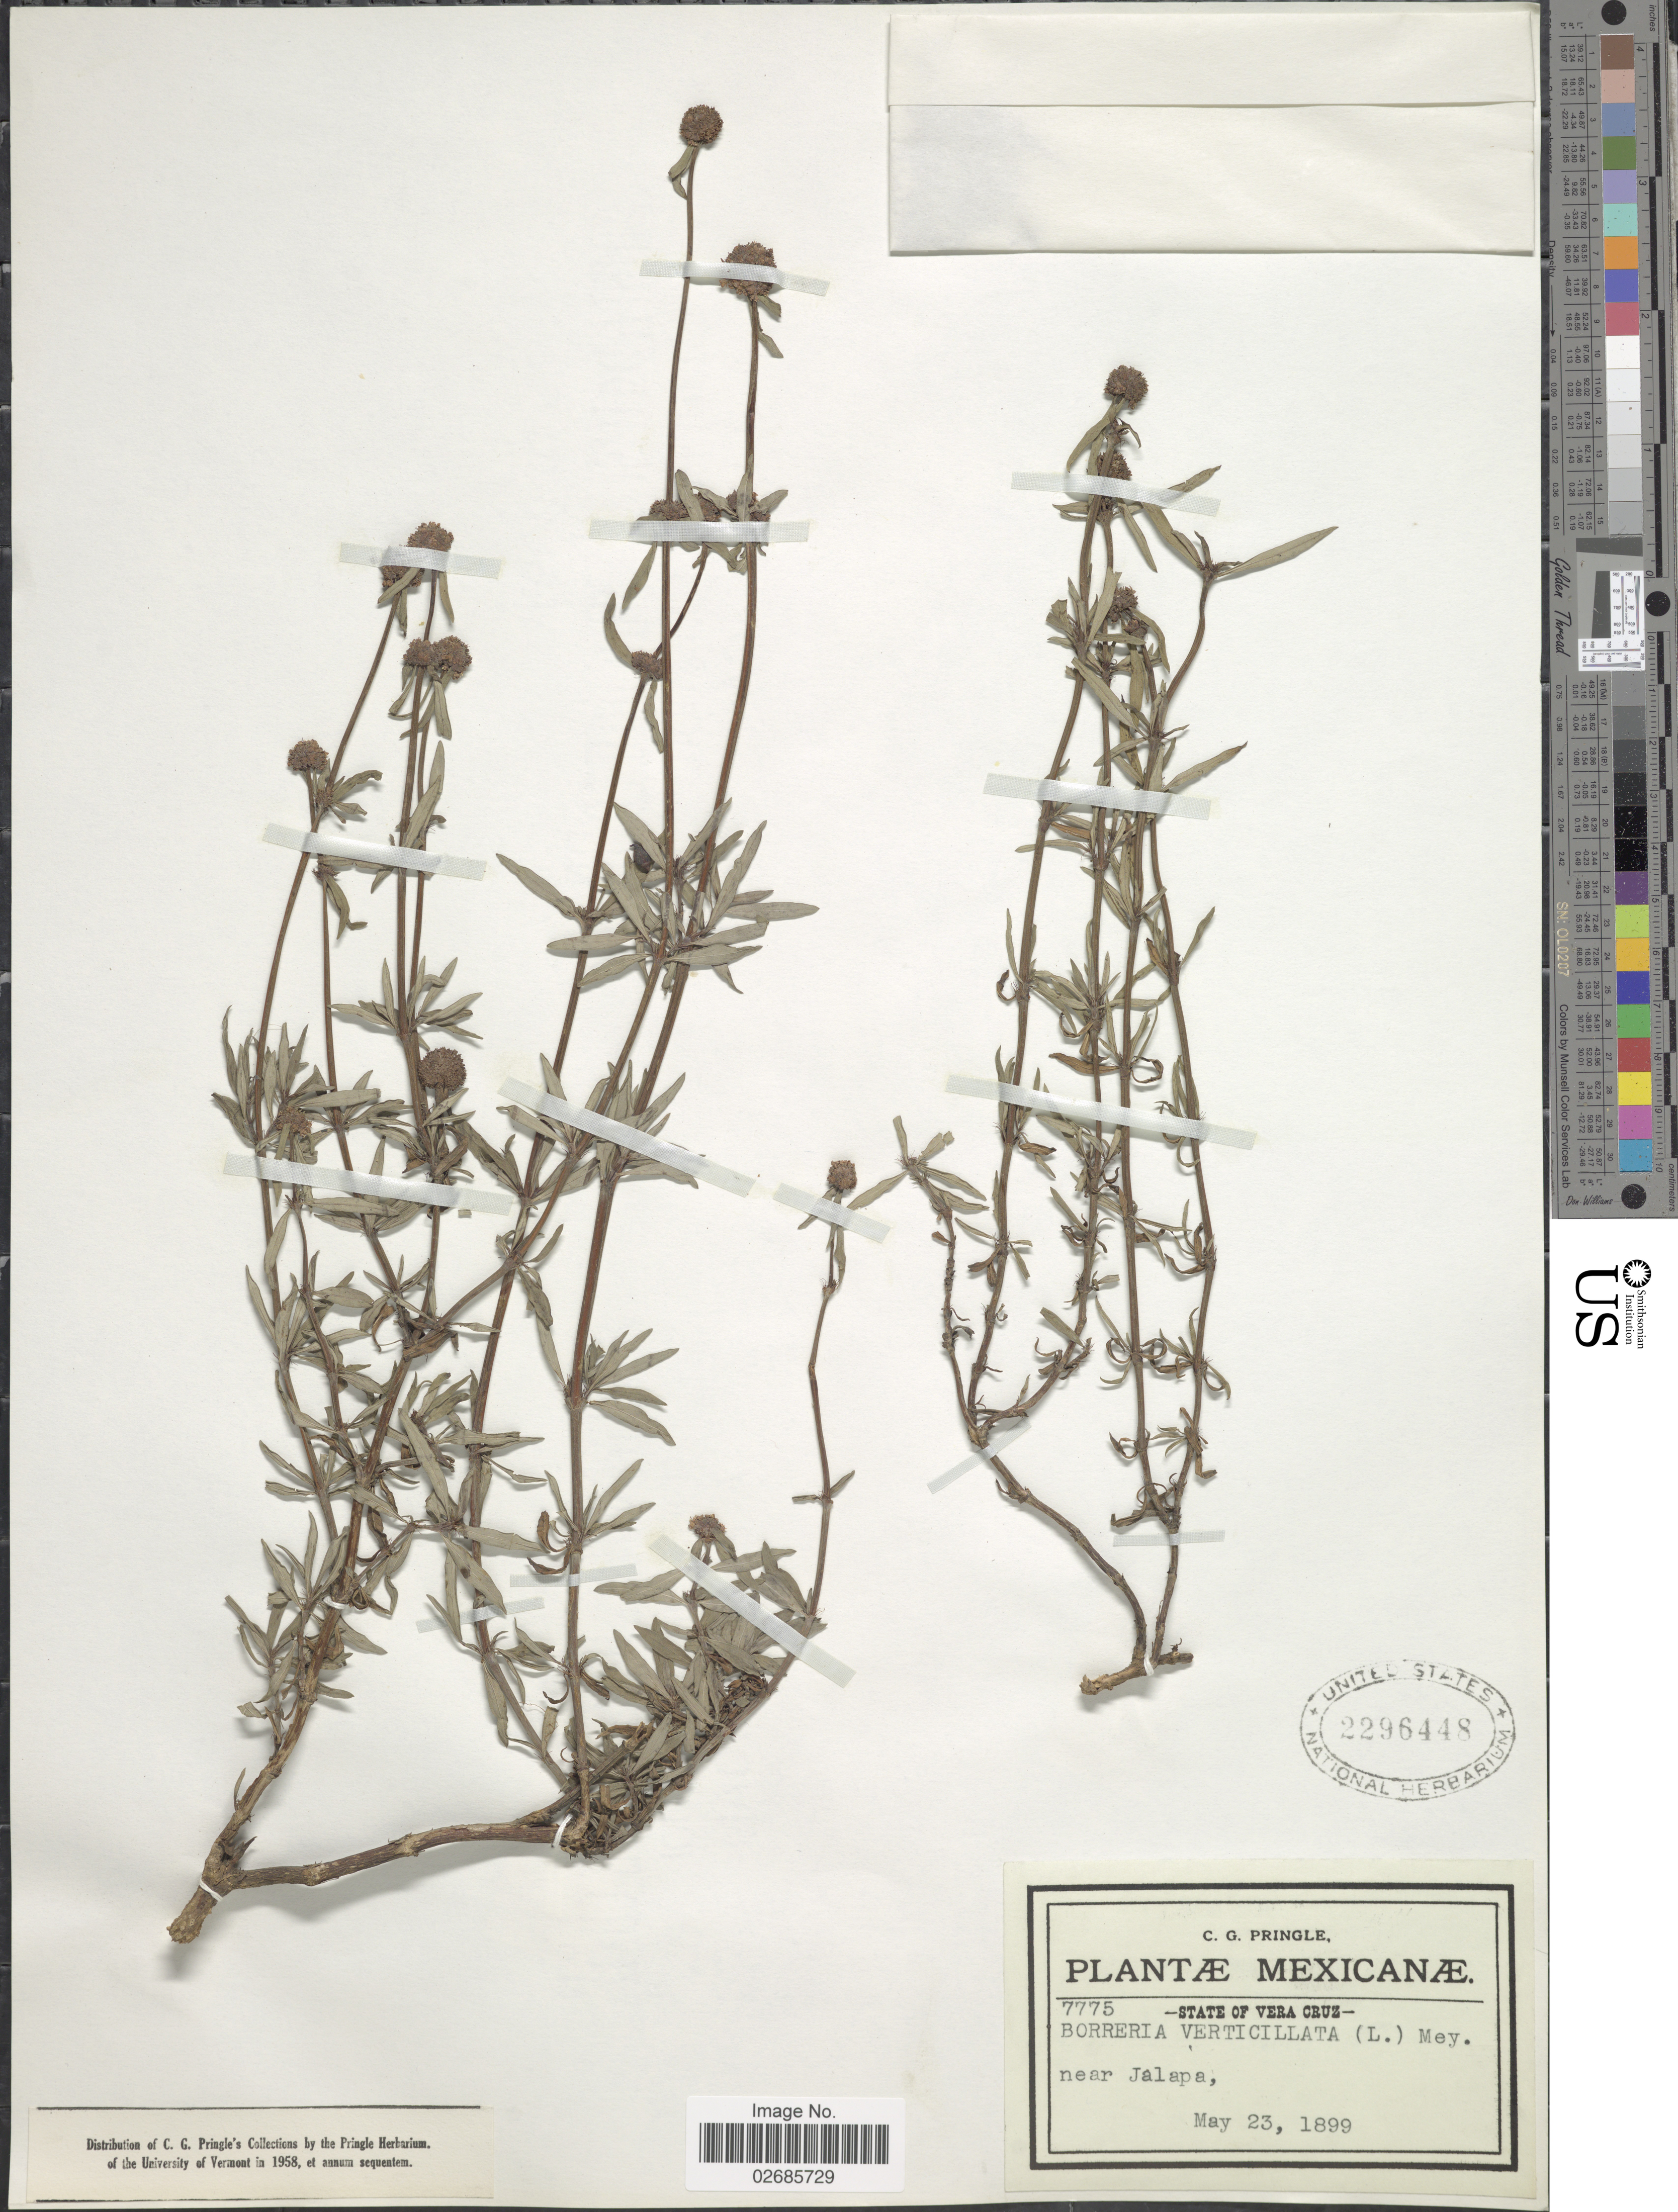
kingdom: Plantae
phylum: Tracheophyta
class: Magnoliopsida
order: Gentianales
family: Rubiaceae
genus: Borreria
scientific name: Borreria verticillata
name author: (L.) G. Mey.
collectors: C. G. Pringle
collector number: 7775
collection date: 1899-05-23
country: Mexico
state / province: Veracruz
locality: State of Vera Cruz, near Jalapa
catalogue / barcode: US 2296448